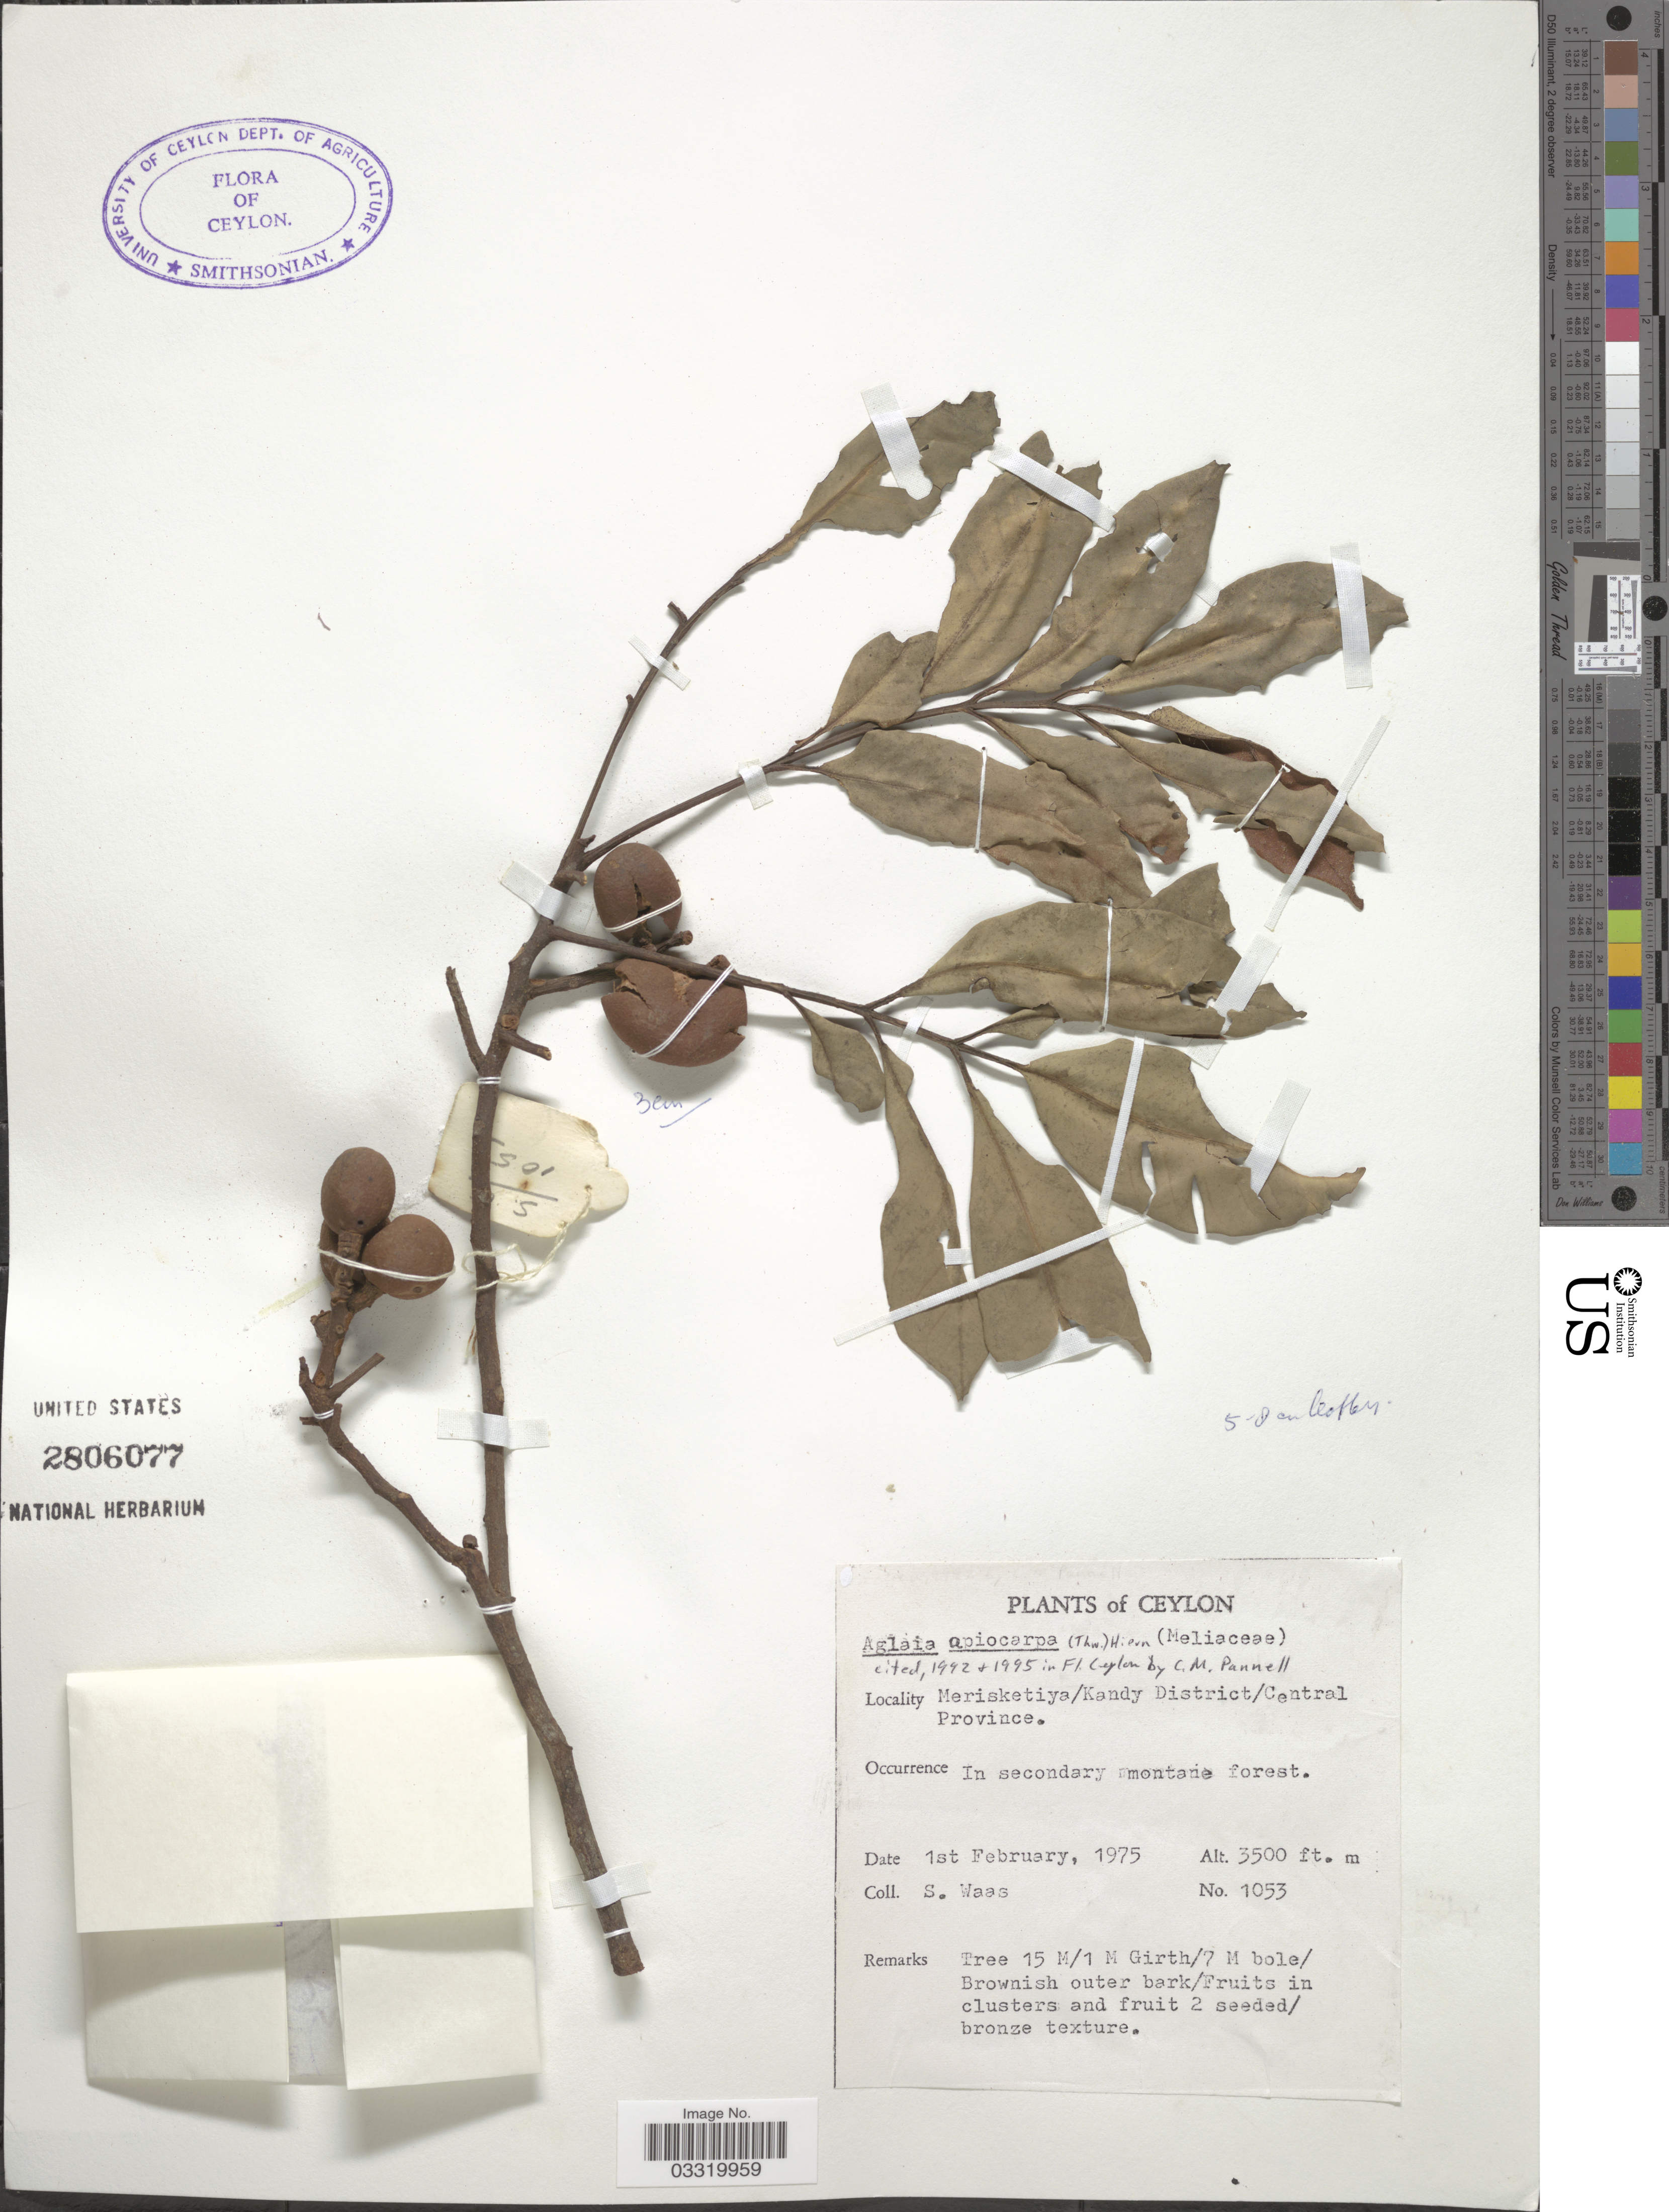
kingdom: Plantae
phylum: Tracheophyta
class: Magnoliopsida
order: Sapindales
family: Meliaceae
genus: Aglaia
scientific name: Aglaia apiocarpa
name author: Hiern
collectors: S. Waas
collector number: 1053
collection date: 1975-02-01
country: Sri Lanka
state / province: Central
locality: Ceylon. Merisketiya/ Kandy District.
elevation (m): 1067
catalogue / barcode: US 2806077